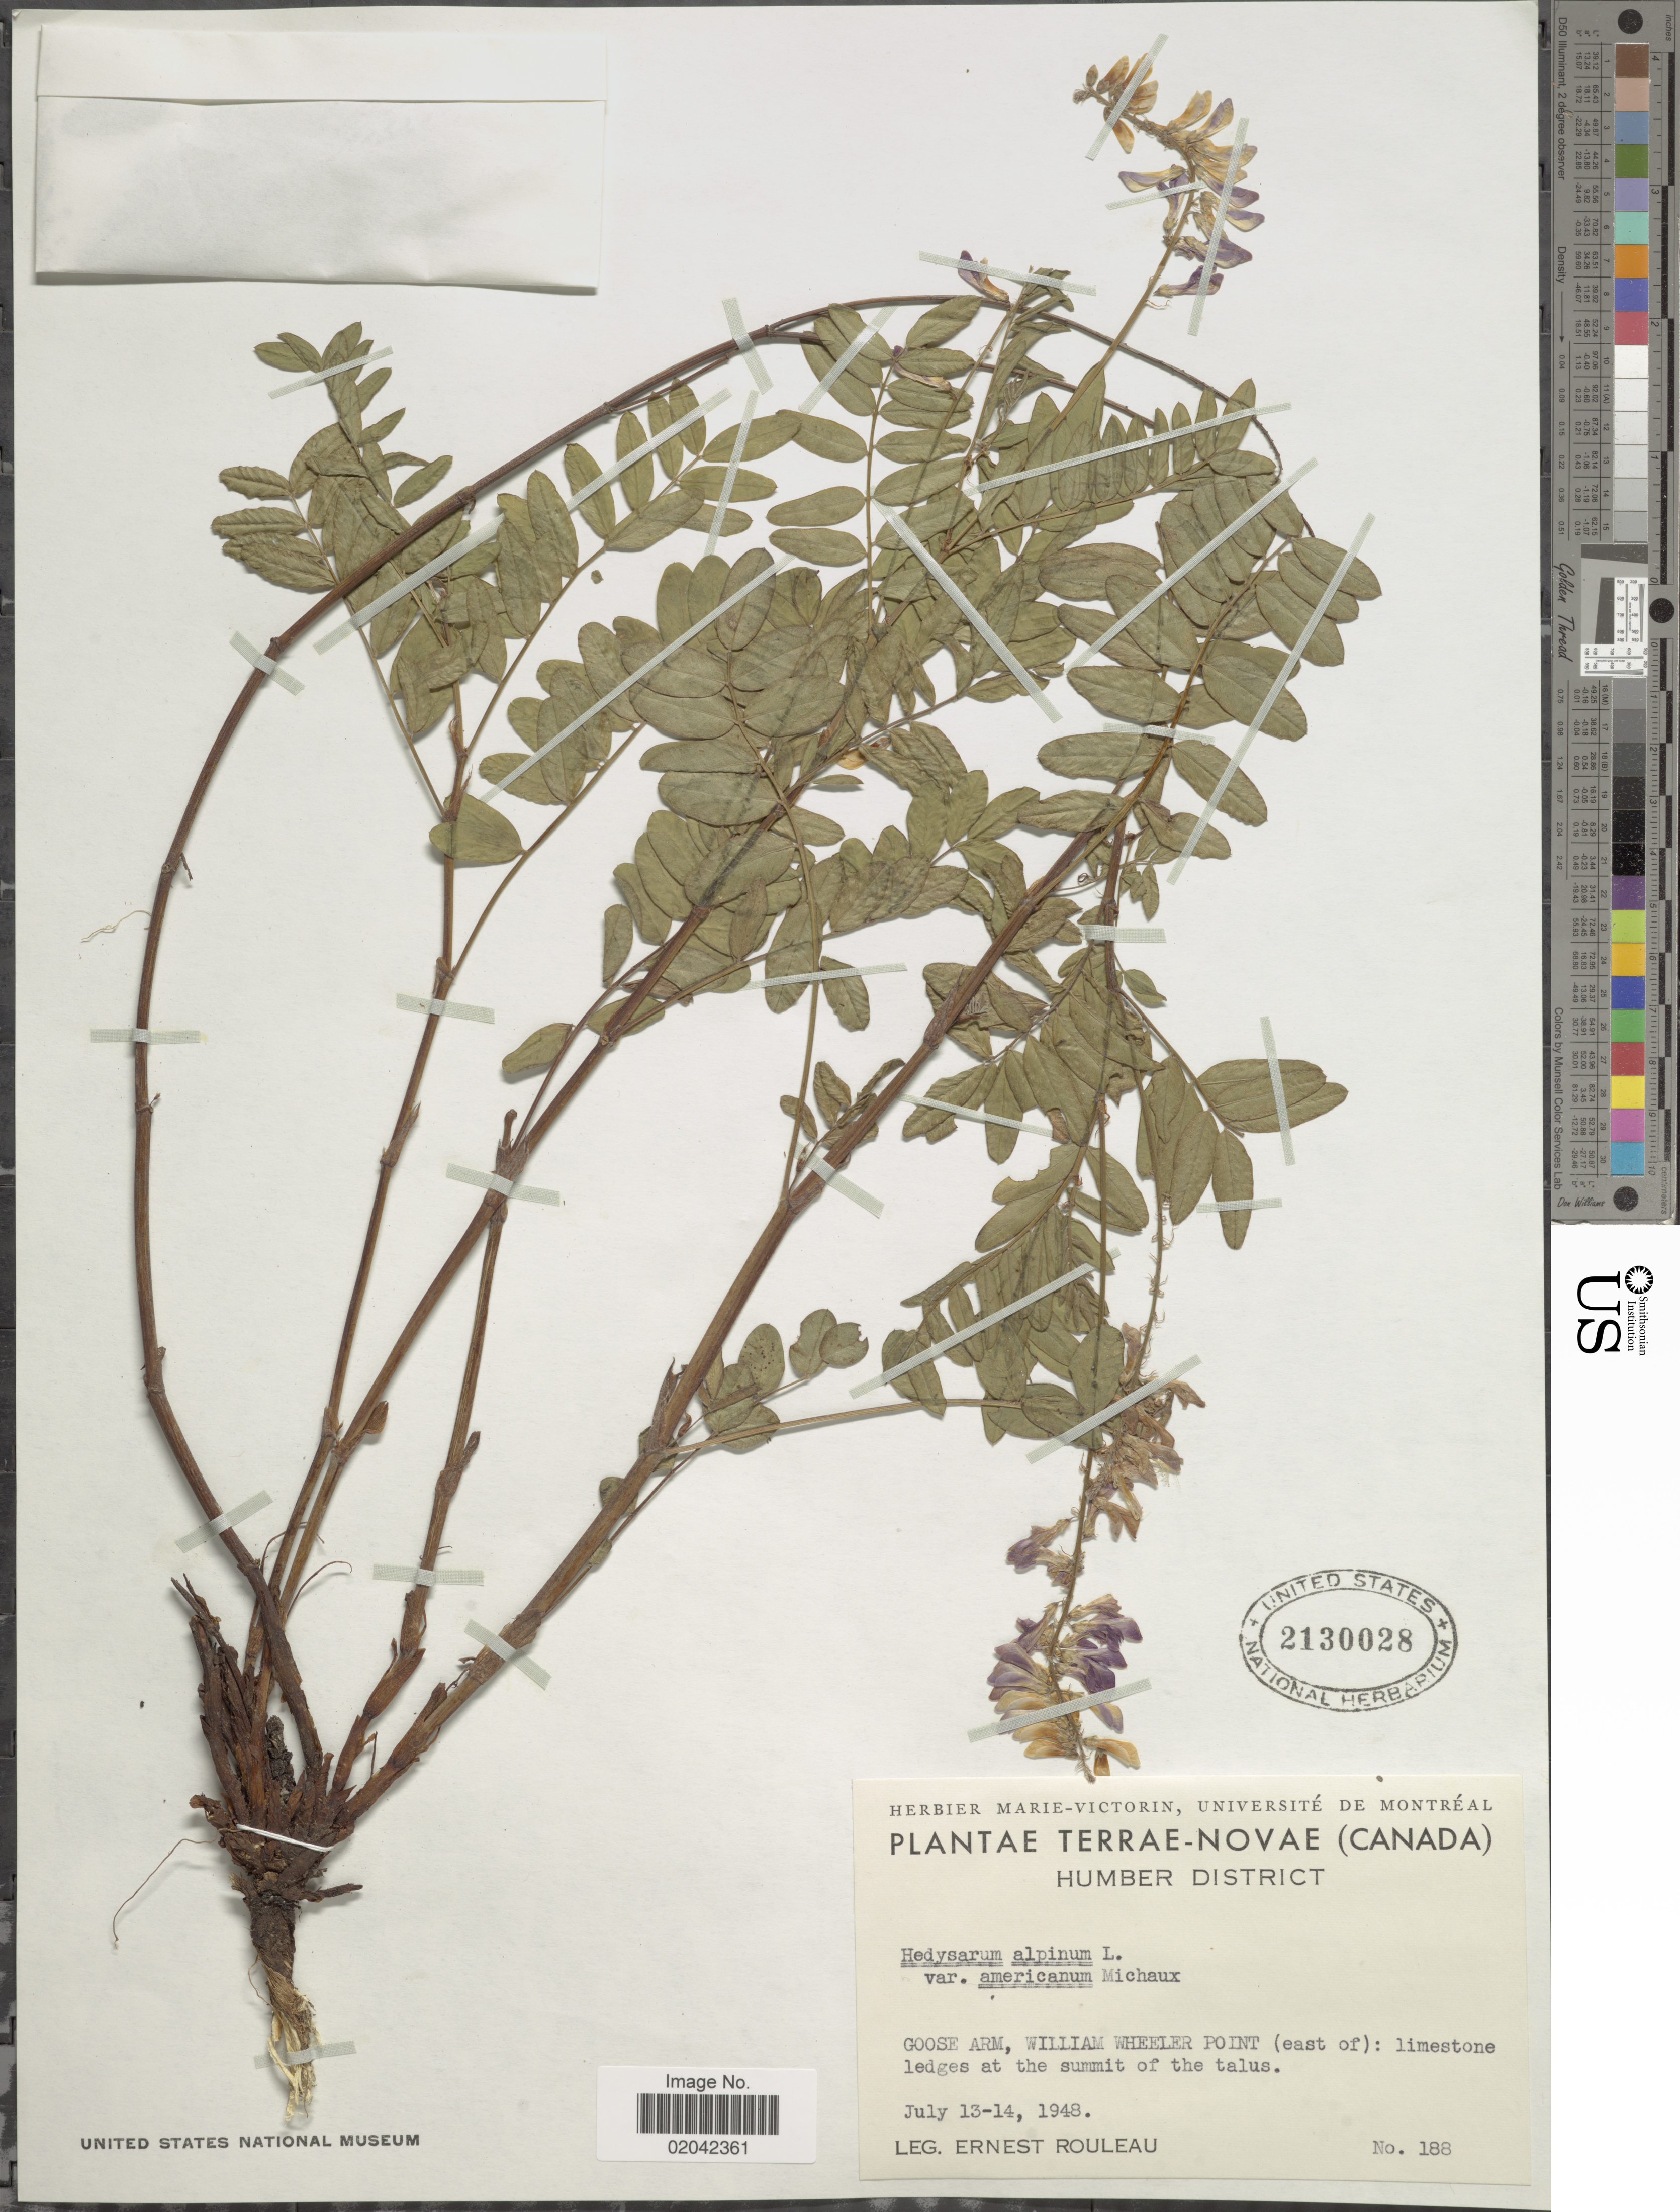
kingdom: Plantae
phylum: Tracheophyta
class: Magnoliopsida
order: Fabales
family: Fabaceae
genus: Hedysarum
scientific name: Hedysarum alpinum var. americanum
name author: Michx. ex Pursh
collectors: E. Rouleau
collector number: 188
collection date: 1948-07-13/1948-07-14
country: Canada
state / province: Newfoundland and Labrador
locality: Terrae-Novae, Humber District, Goose Arm, William Wheeler Point (east of)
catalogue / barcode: US 2130028